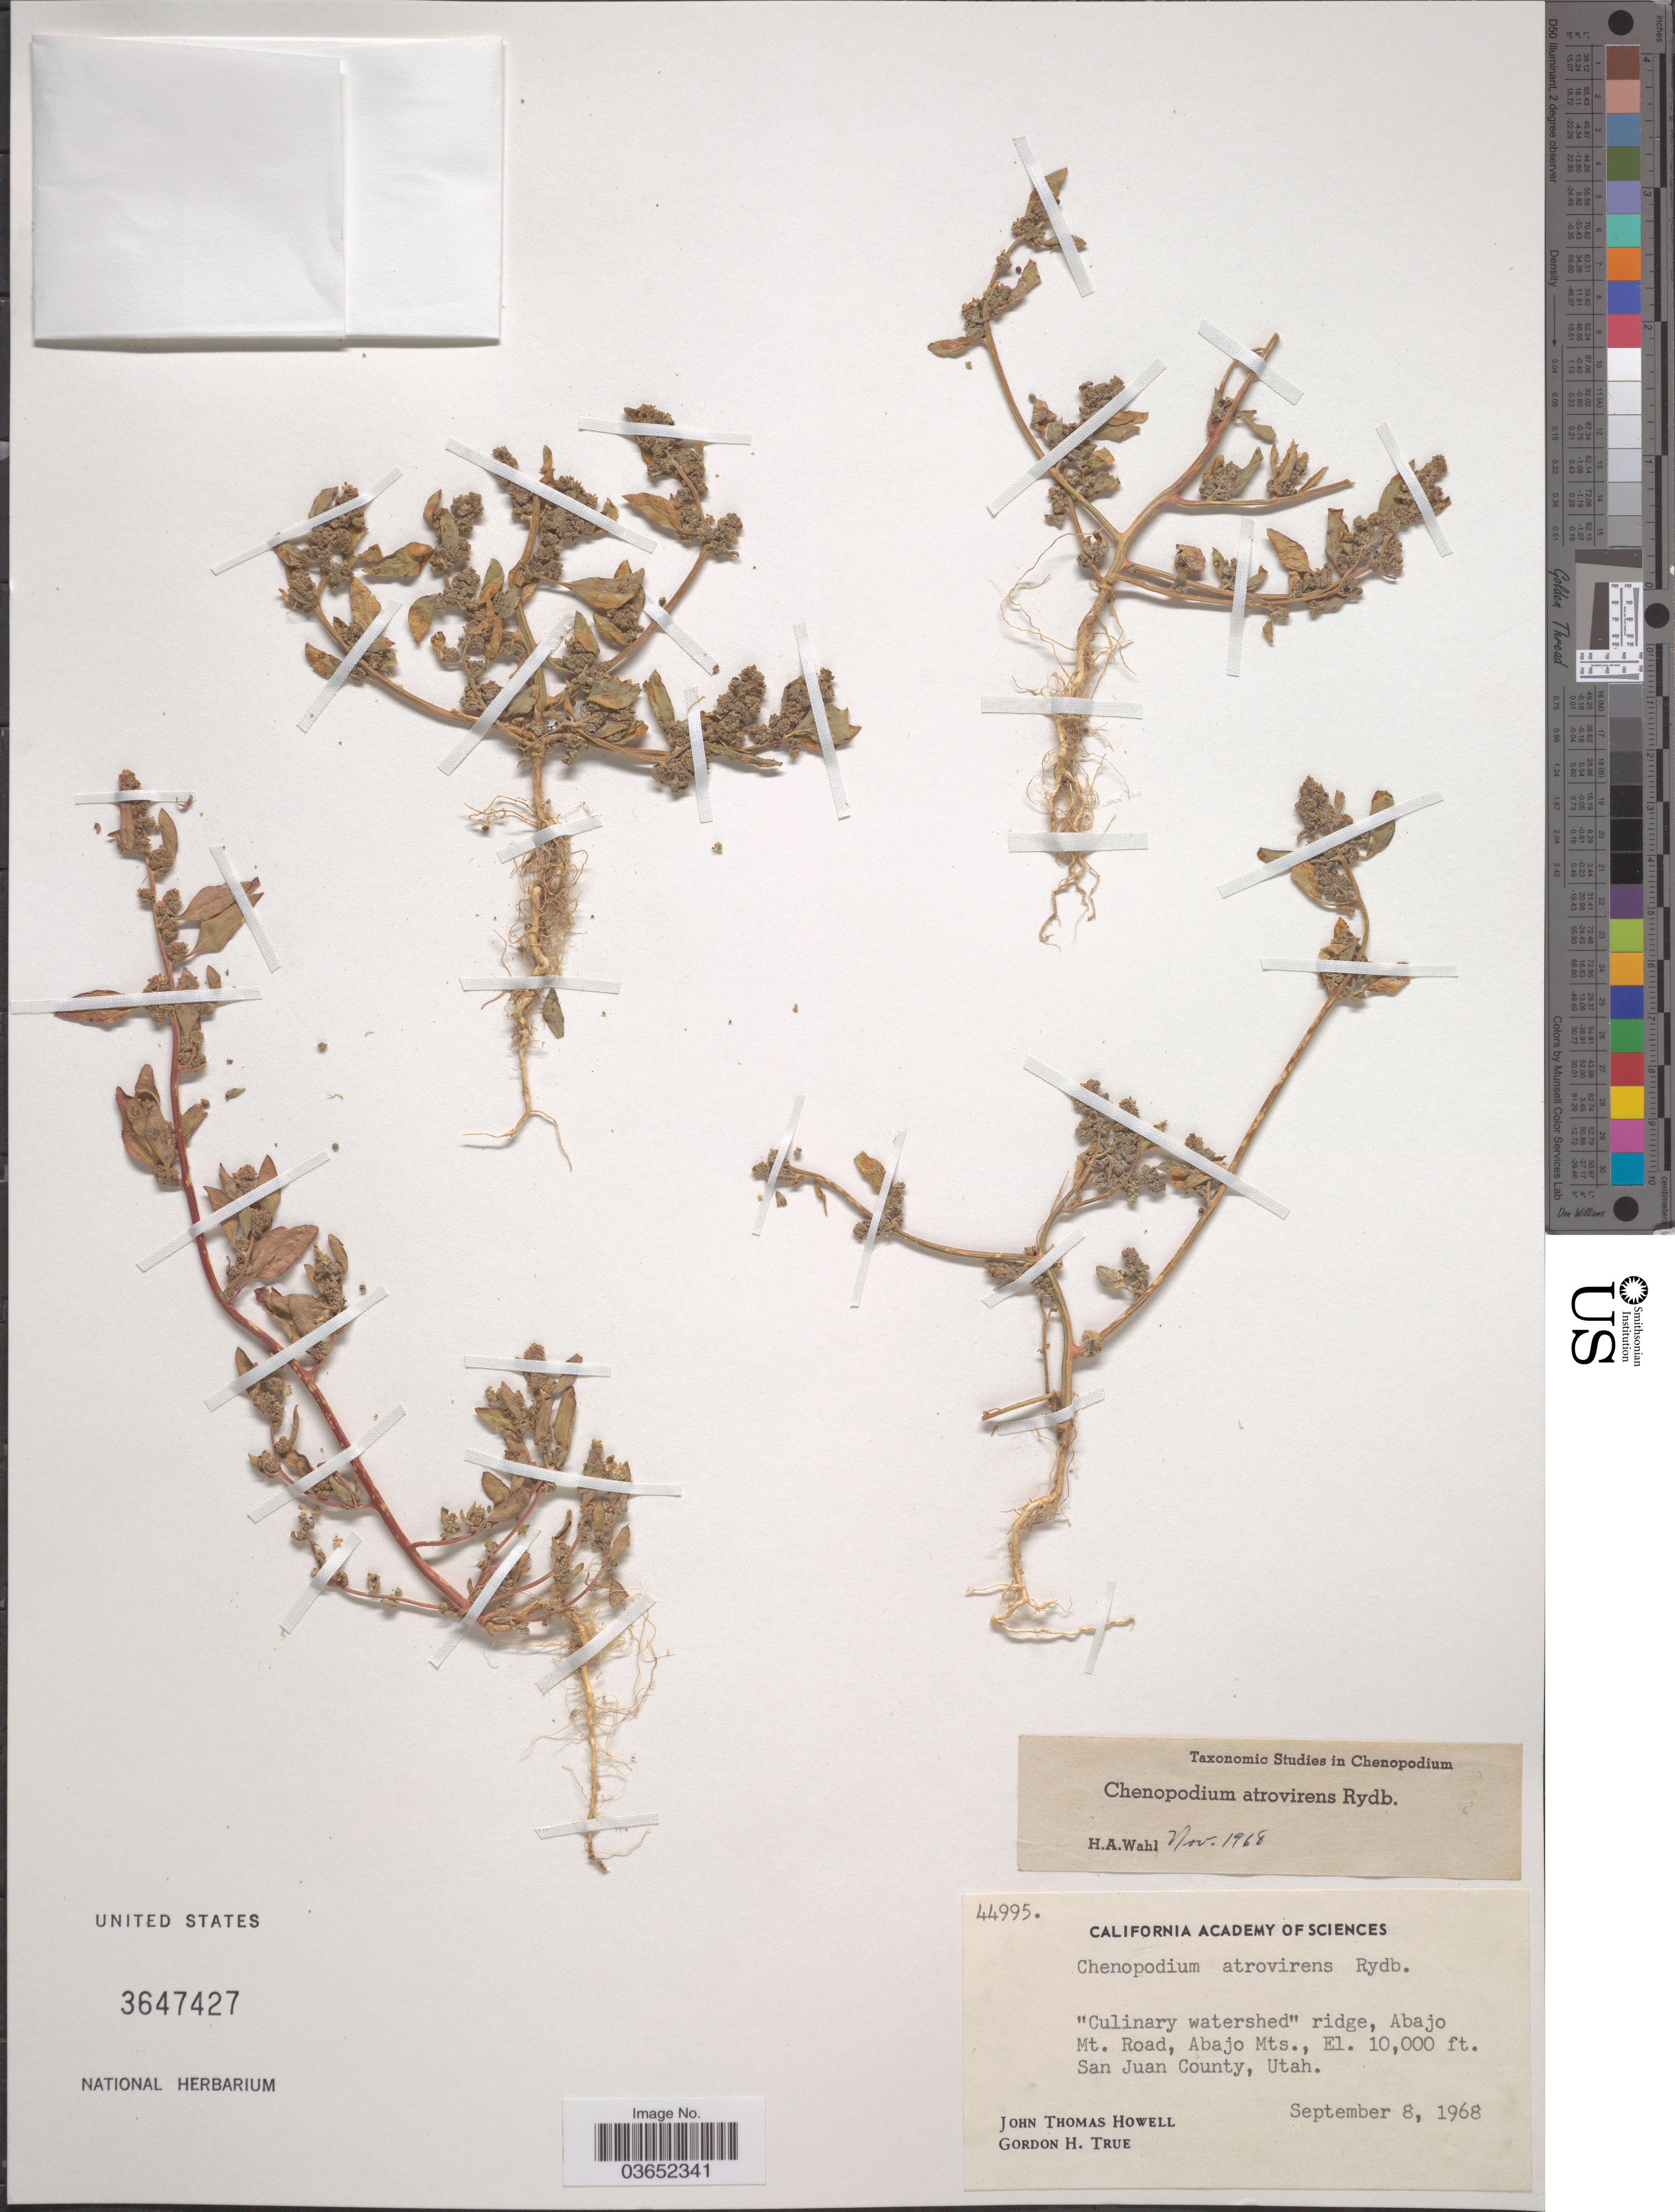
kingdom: Plantae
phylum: Tracheophyta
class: Magnoliopsida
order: Caryophyllales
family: Amaranthaceae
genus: Chenopodium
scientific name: Chenopodium atrovirens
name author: Rydb.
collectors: J. T. Howell & G. H. True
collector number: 44995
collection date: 1968-09-08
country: United States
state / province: Utah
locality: Culinary watershed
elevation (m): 3048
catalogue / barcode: US 3647427